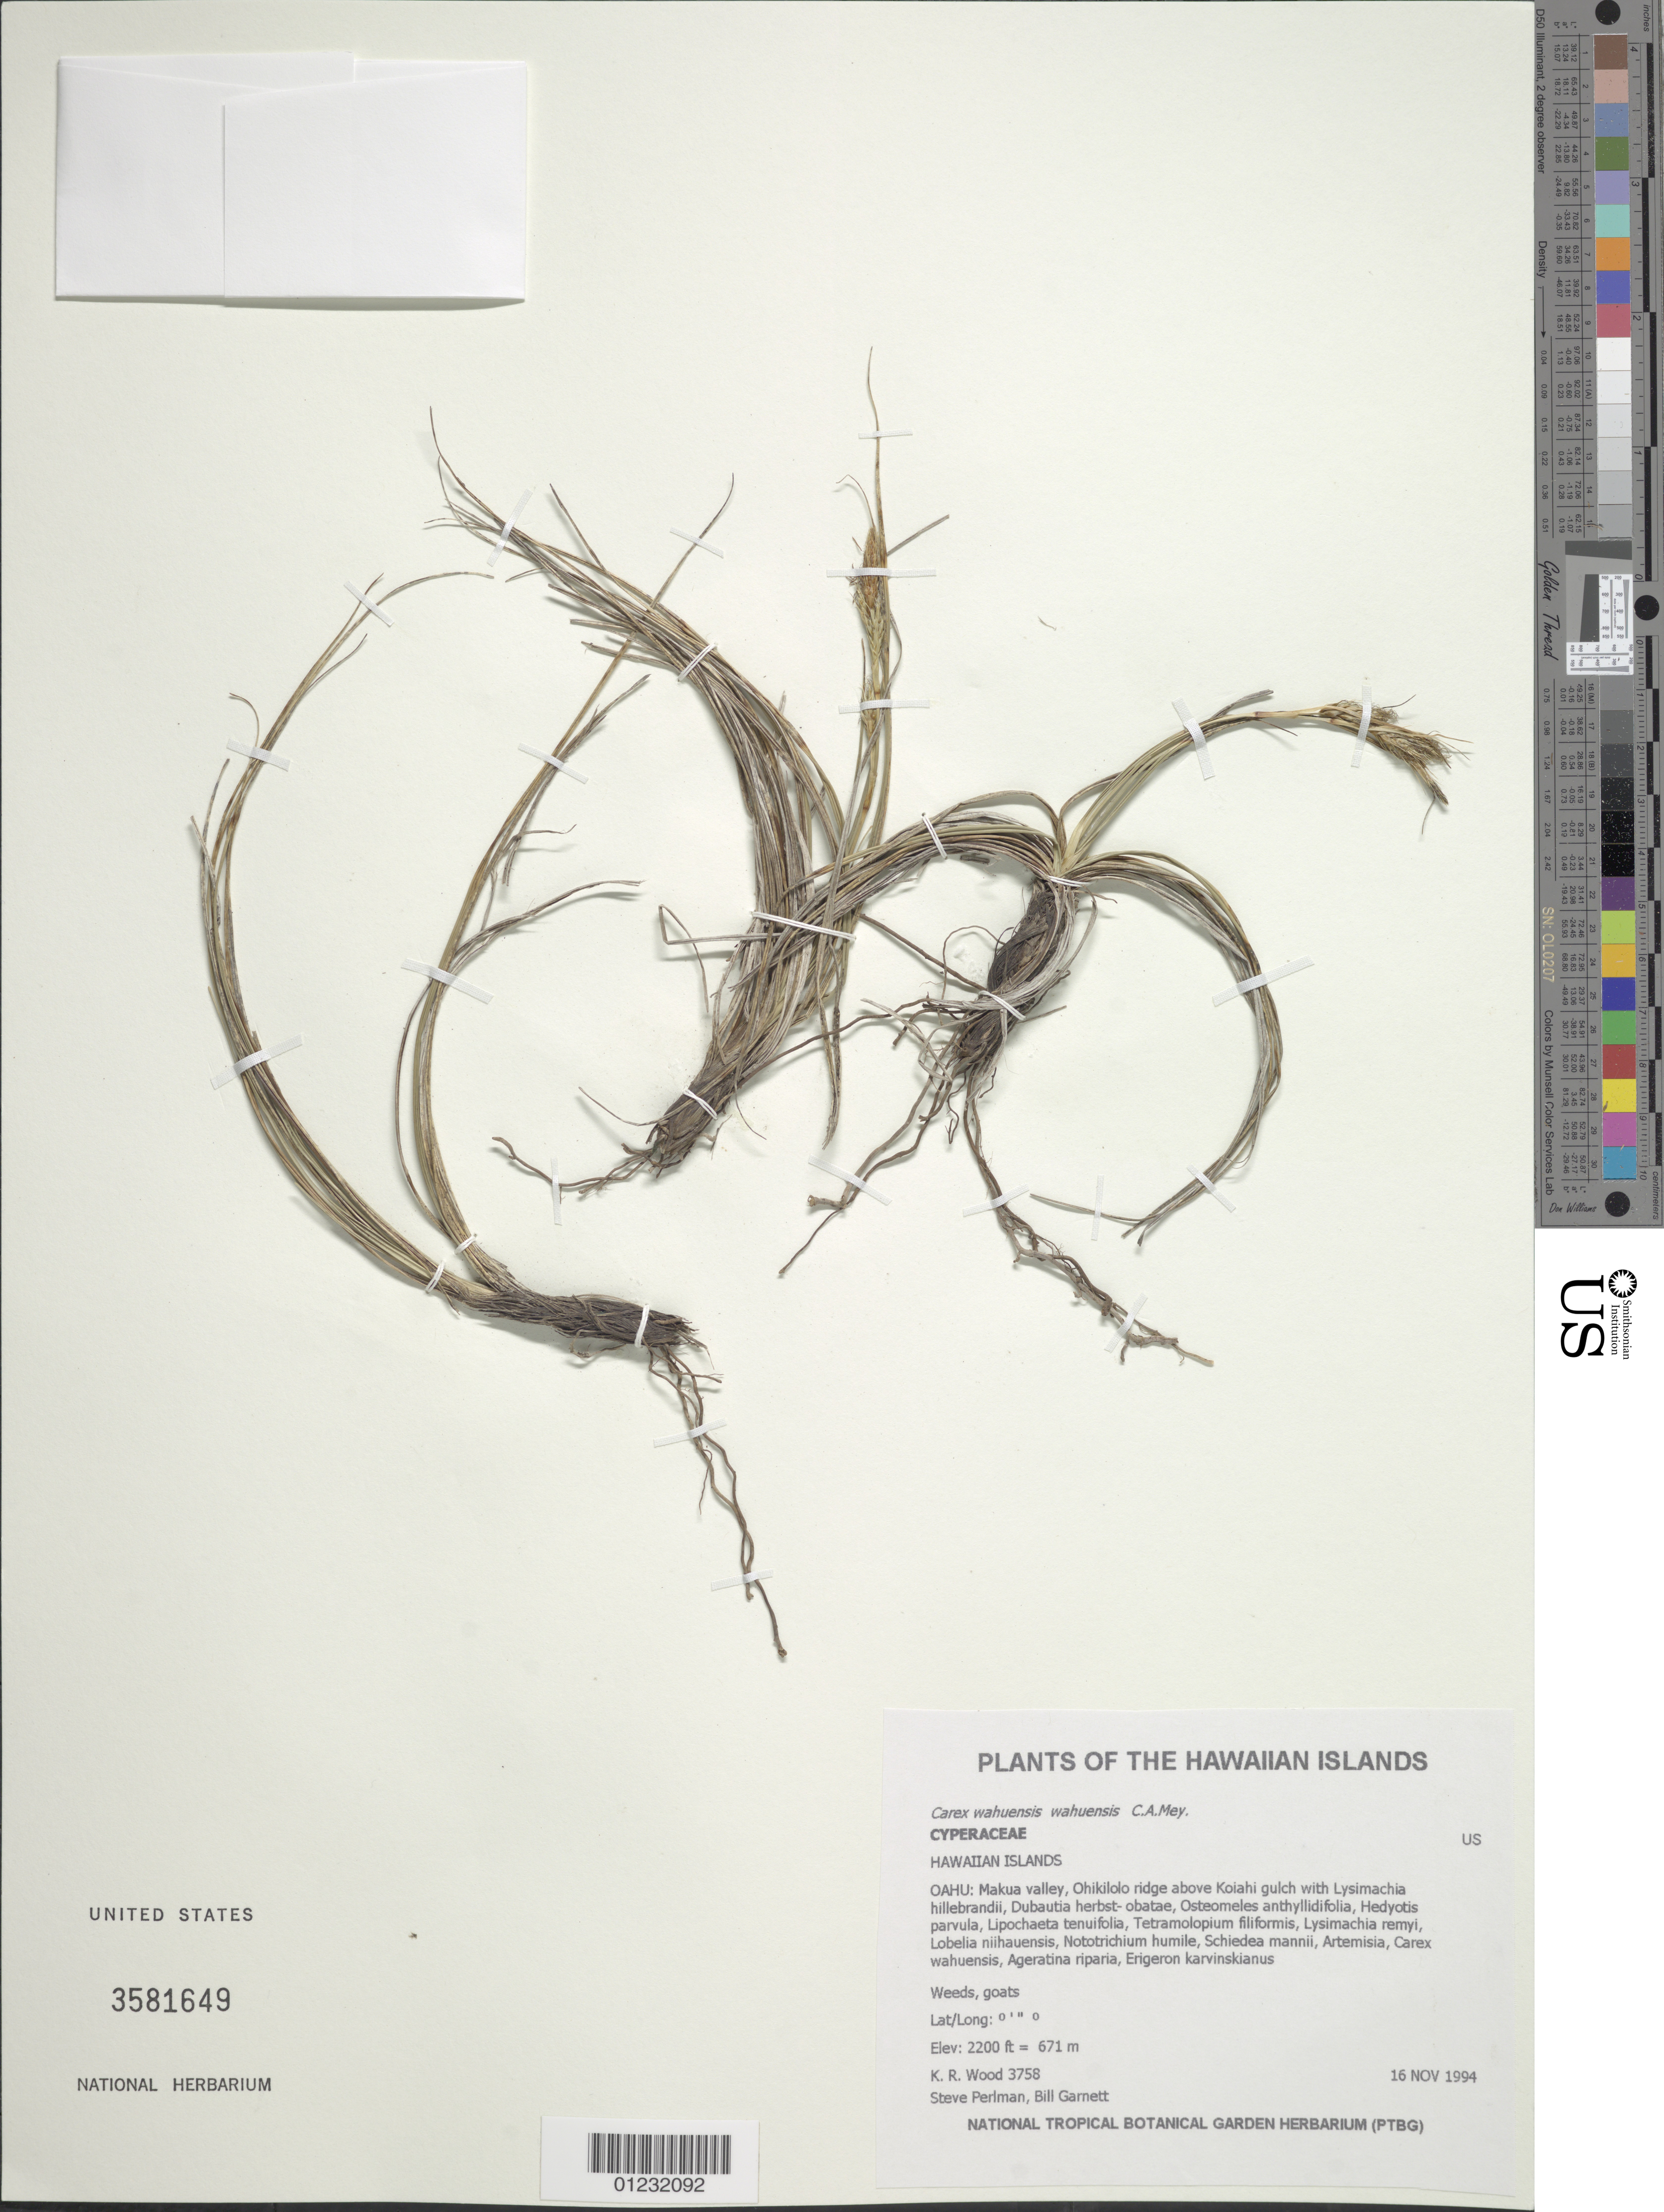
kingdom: Plantae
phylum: Tracheophyta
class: Liliopsida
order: Poales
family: Cyperaceae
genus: Carex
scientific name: Carex wahuensis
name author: C.A. Mey.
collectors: K. R. Wood, S. P. Perlman & B. Garnett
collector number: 3758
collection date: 1994-11-16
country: United States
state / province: Hawaii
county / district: Honolulu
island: Oahu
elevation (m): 671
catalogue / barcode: US 3581649